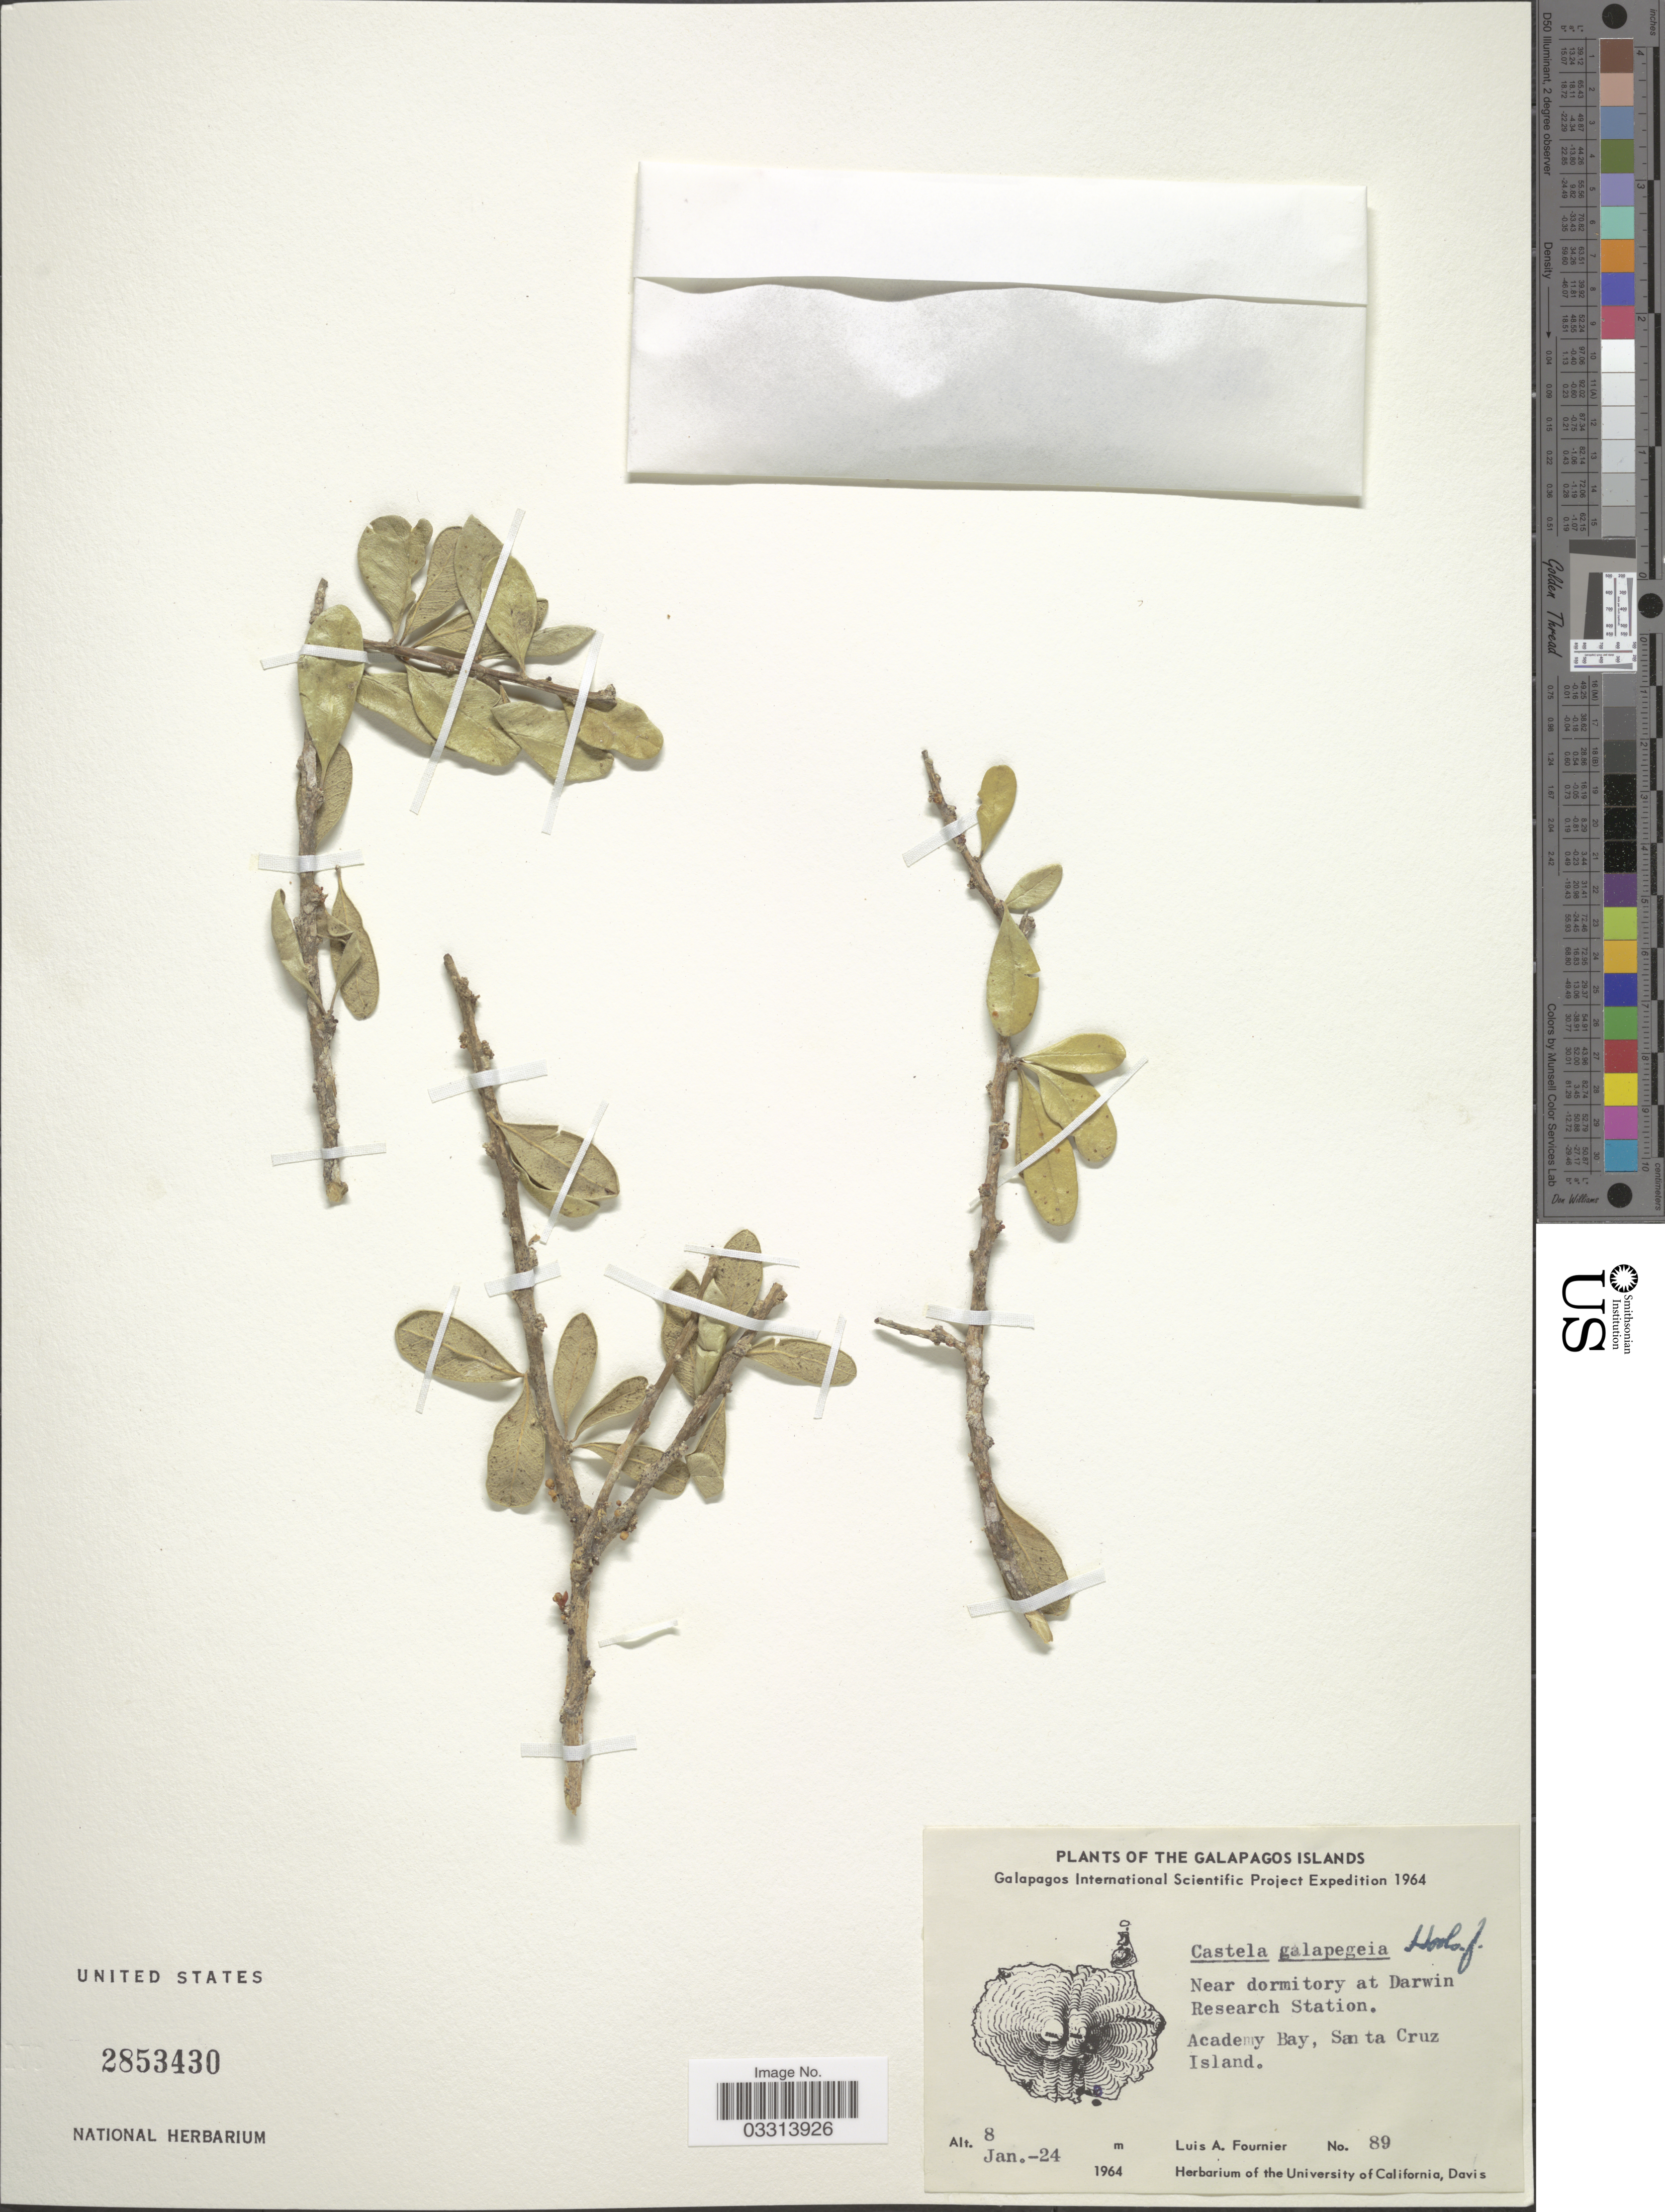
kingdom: Plantae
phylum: Tracheophyta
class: Magnoliopsida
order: Sapindales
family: Simaroubaceae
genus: Castela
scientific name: Castela galapageia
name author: Hook. f.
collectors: L. A. Fournier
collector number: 89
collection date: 1964-01-24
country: Ecuador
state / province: Colón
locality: The Galapagos Islands. Near dormitory at Darwin Research Station. Academy Bay, Santa Cruz Island.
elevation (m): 8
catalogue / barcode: US 2853430